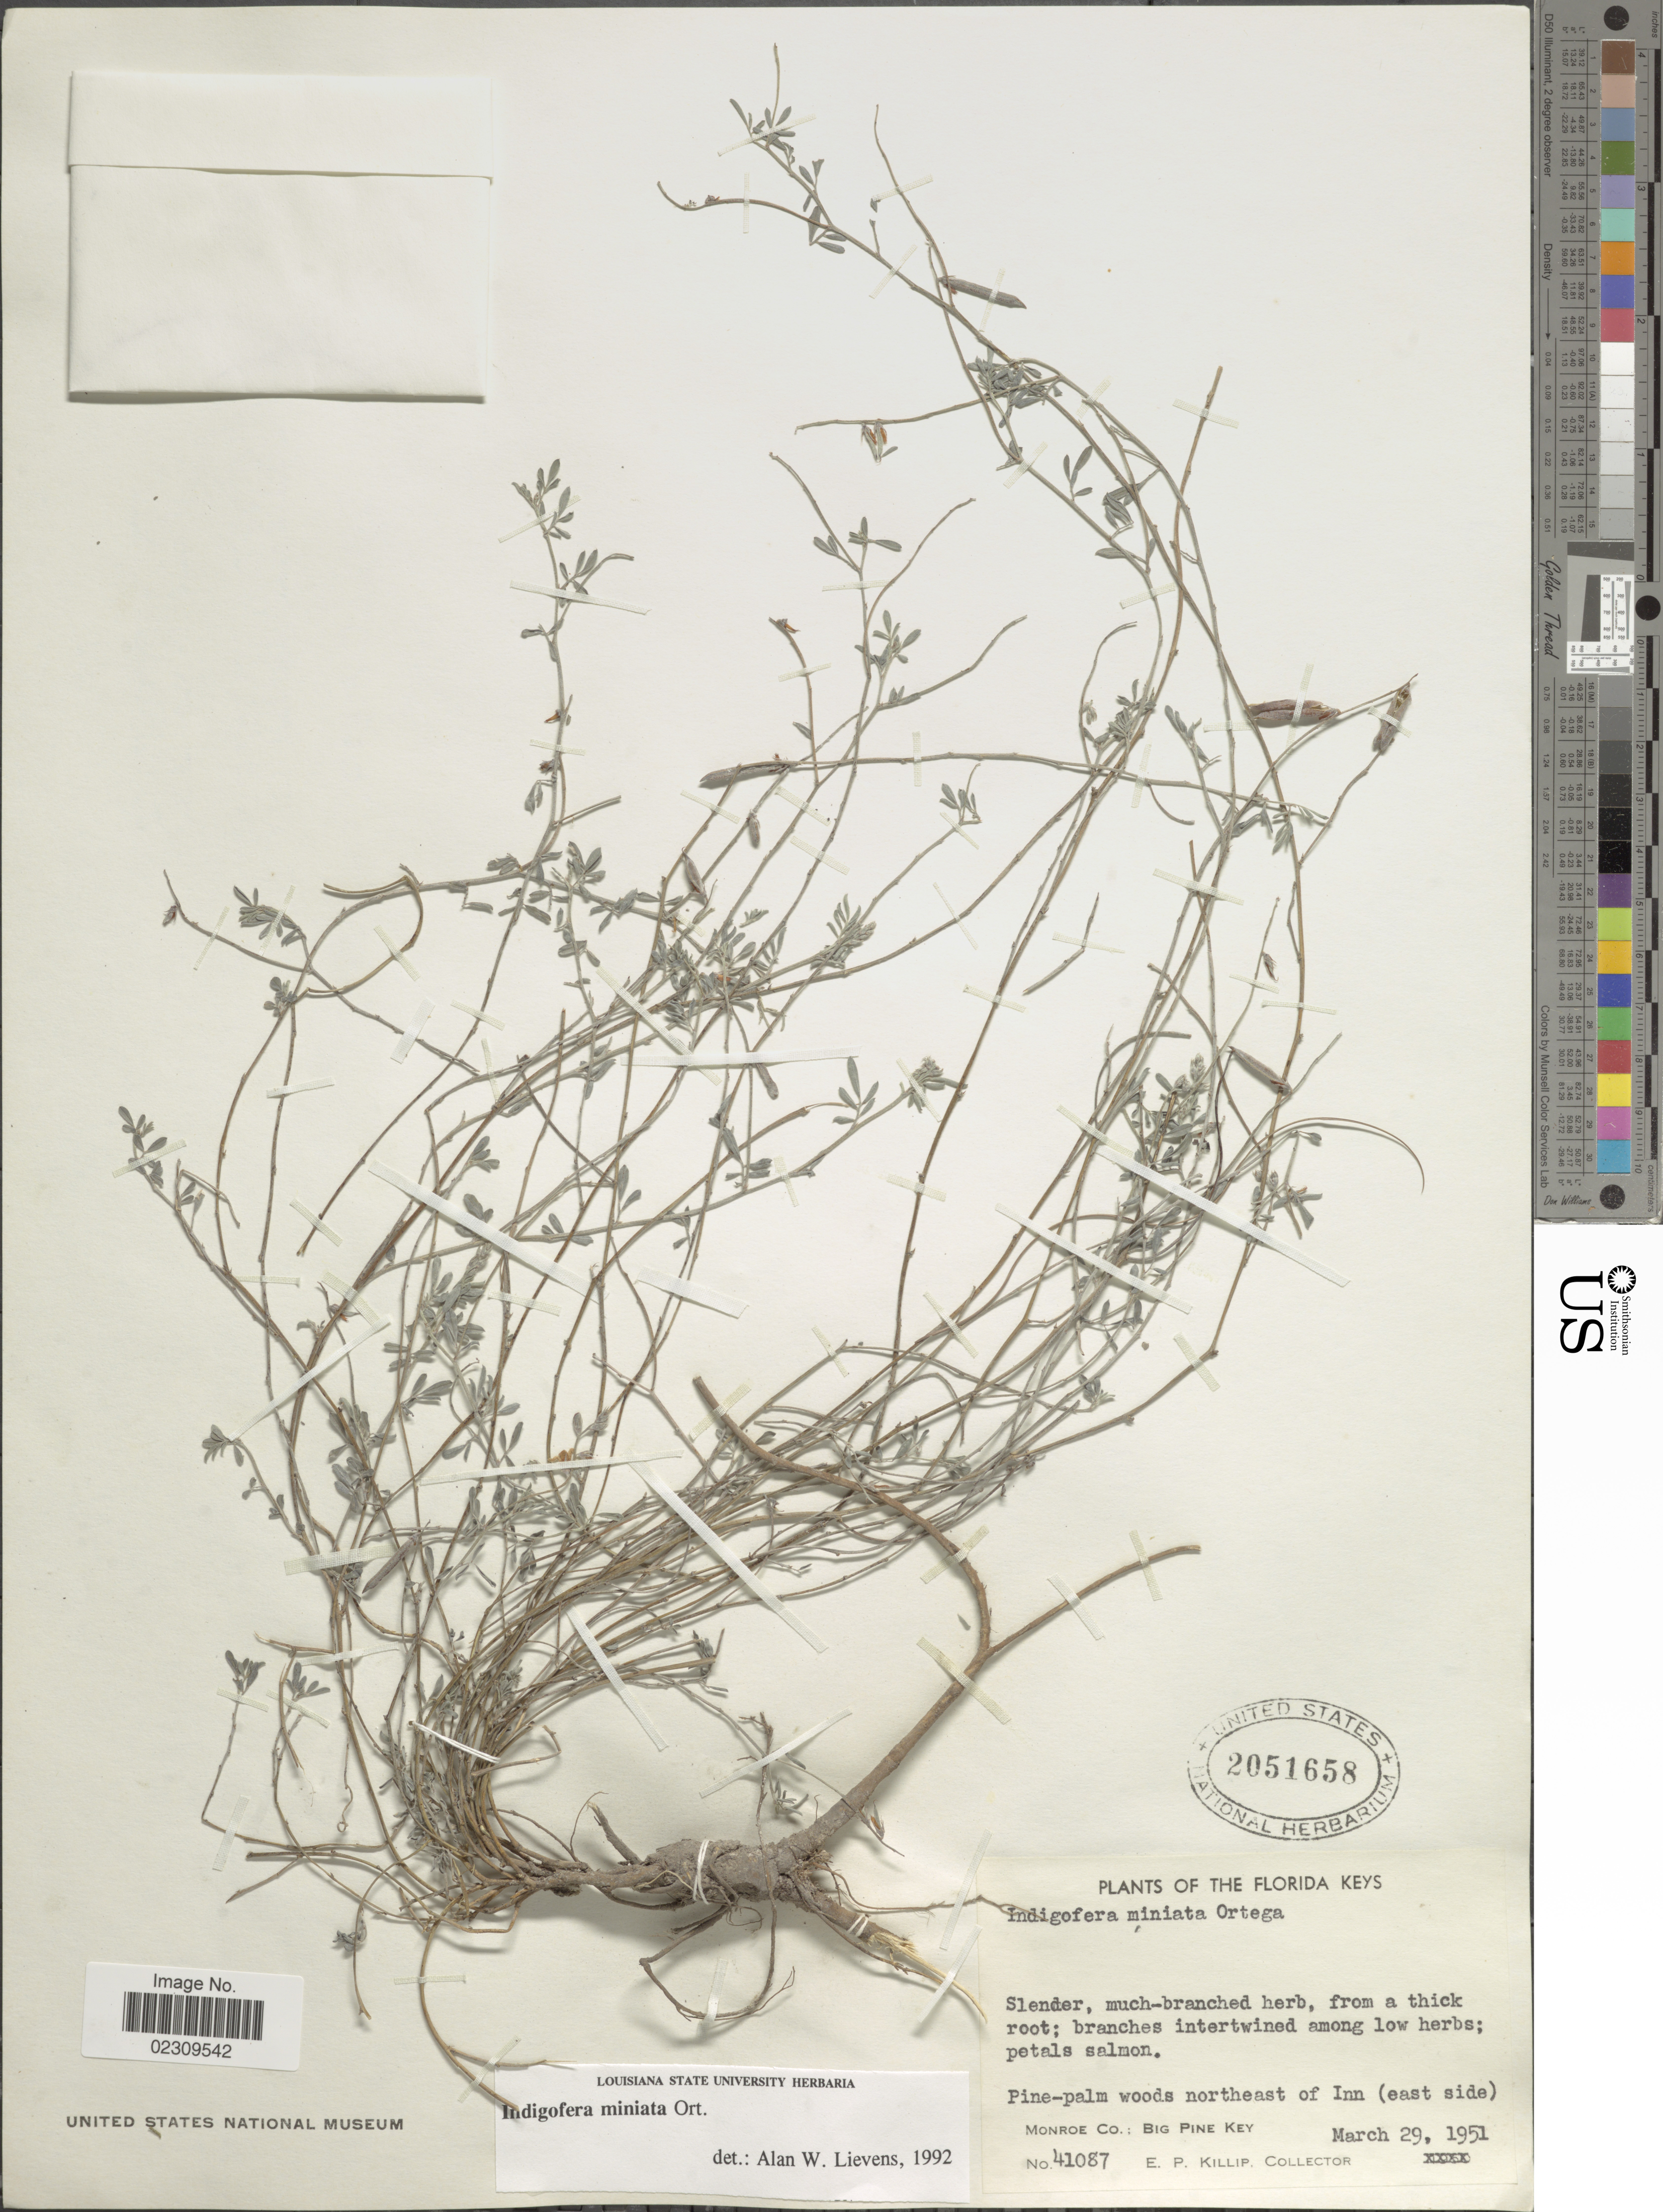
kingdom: Plantae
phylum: Tracheophyta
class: Magnoliopsida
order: Fabales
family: Fabaceae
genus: Indigofera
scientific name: Indigofera miniata var. leptosepala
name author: Ortega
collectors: E. P. Killip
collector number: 41087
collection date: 1951-03-29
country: United States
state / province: Florida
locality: Florida Keys. Pine-palm woods northeast of Inn (east side). Monroe Co.: Big Pine Key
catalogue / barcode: US 2051658